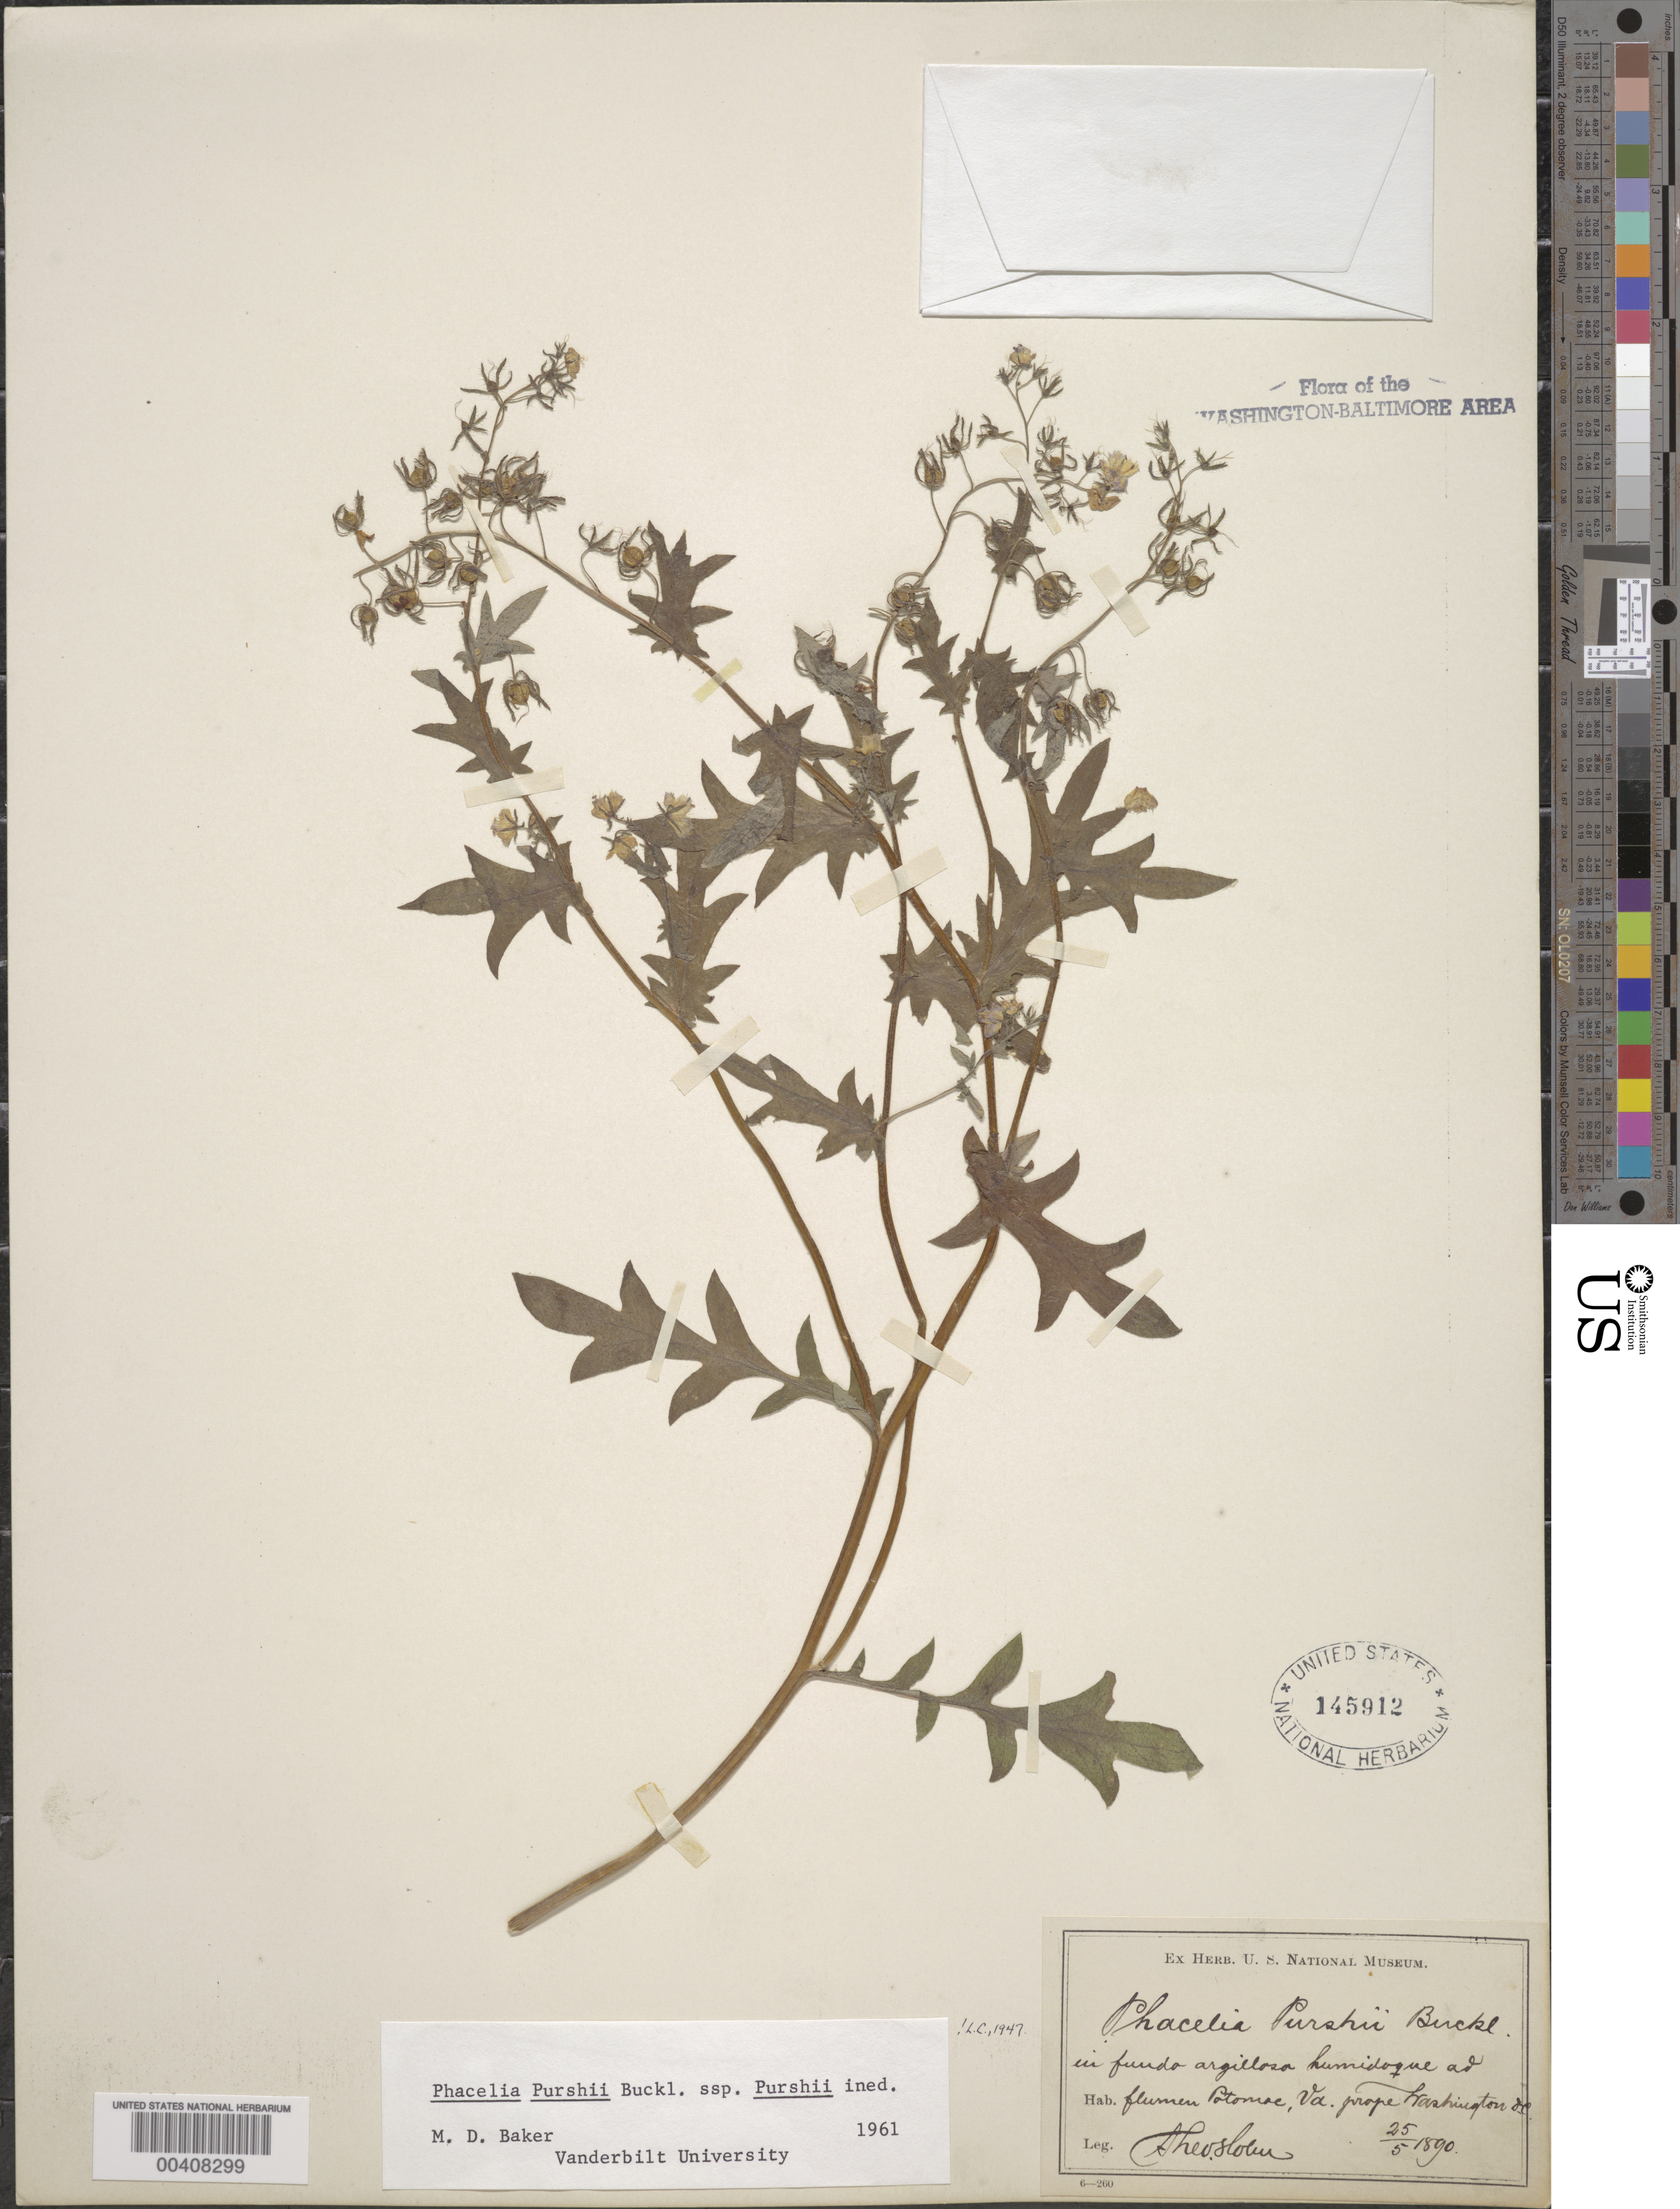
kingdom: Plantae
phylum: Tracheophyta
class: Magnoliopsida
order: Boraginales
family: Hydrophyllaceae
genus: Phacelia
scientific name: Phacelia purshii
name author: Buckley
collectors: T. Holm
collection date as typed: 25 May 1890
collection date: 1890-05-25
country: United States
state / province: Virginia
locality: Potomac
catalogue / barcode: US 145912